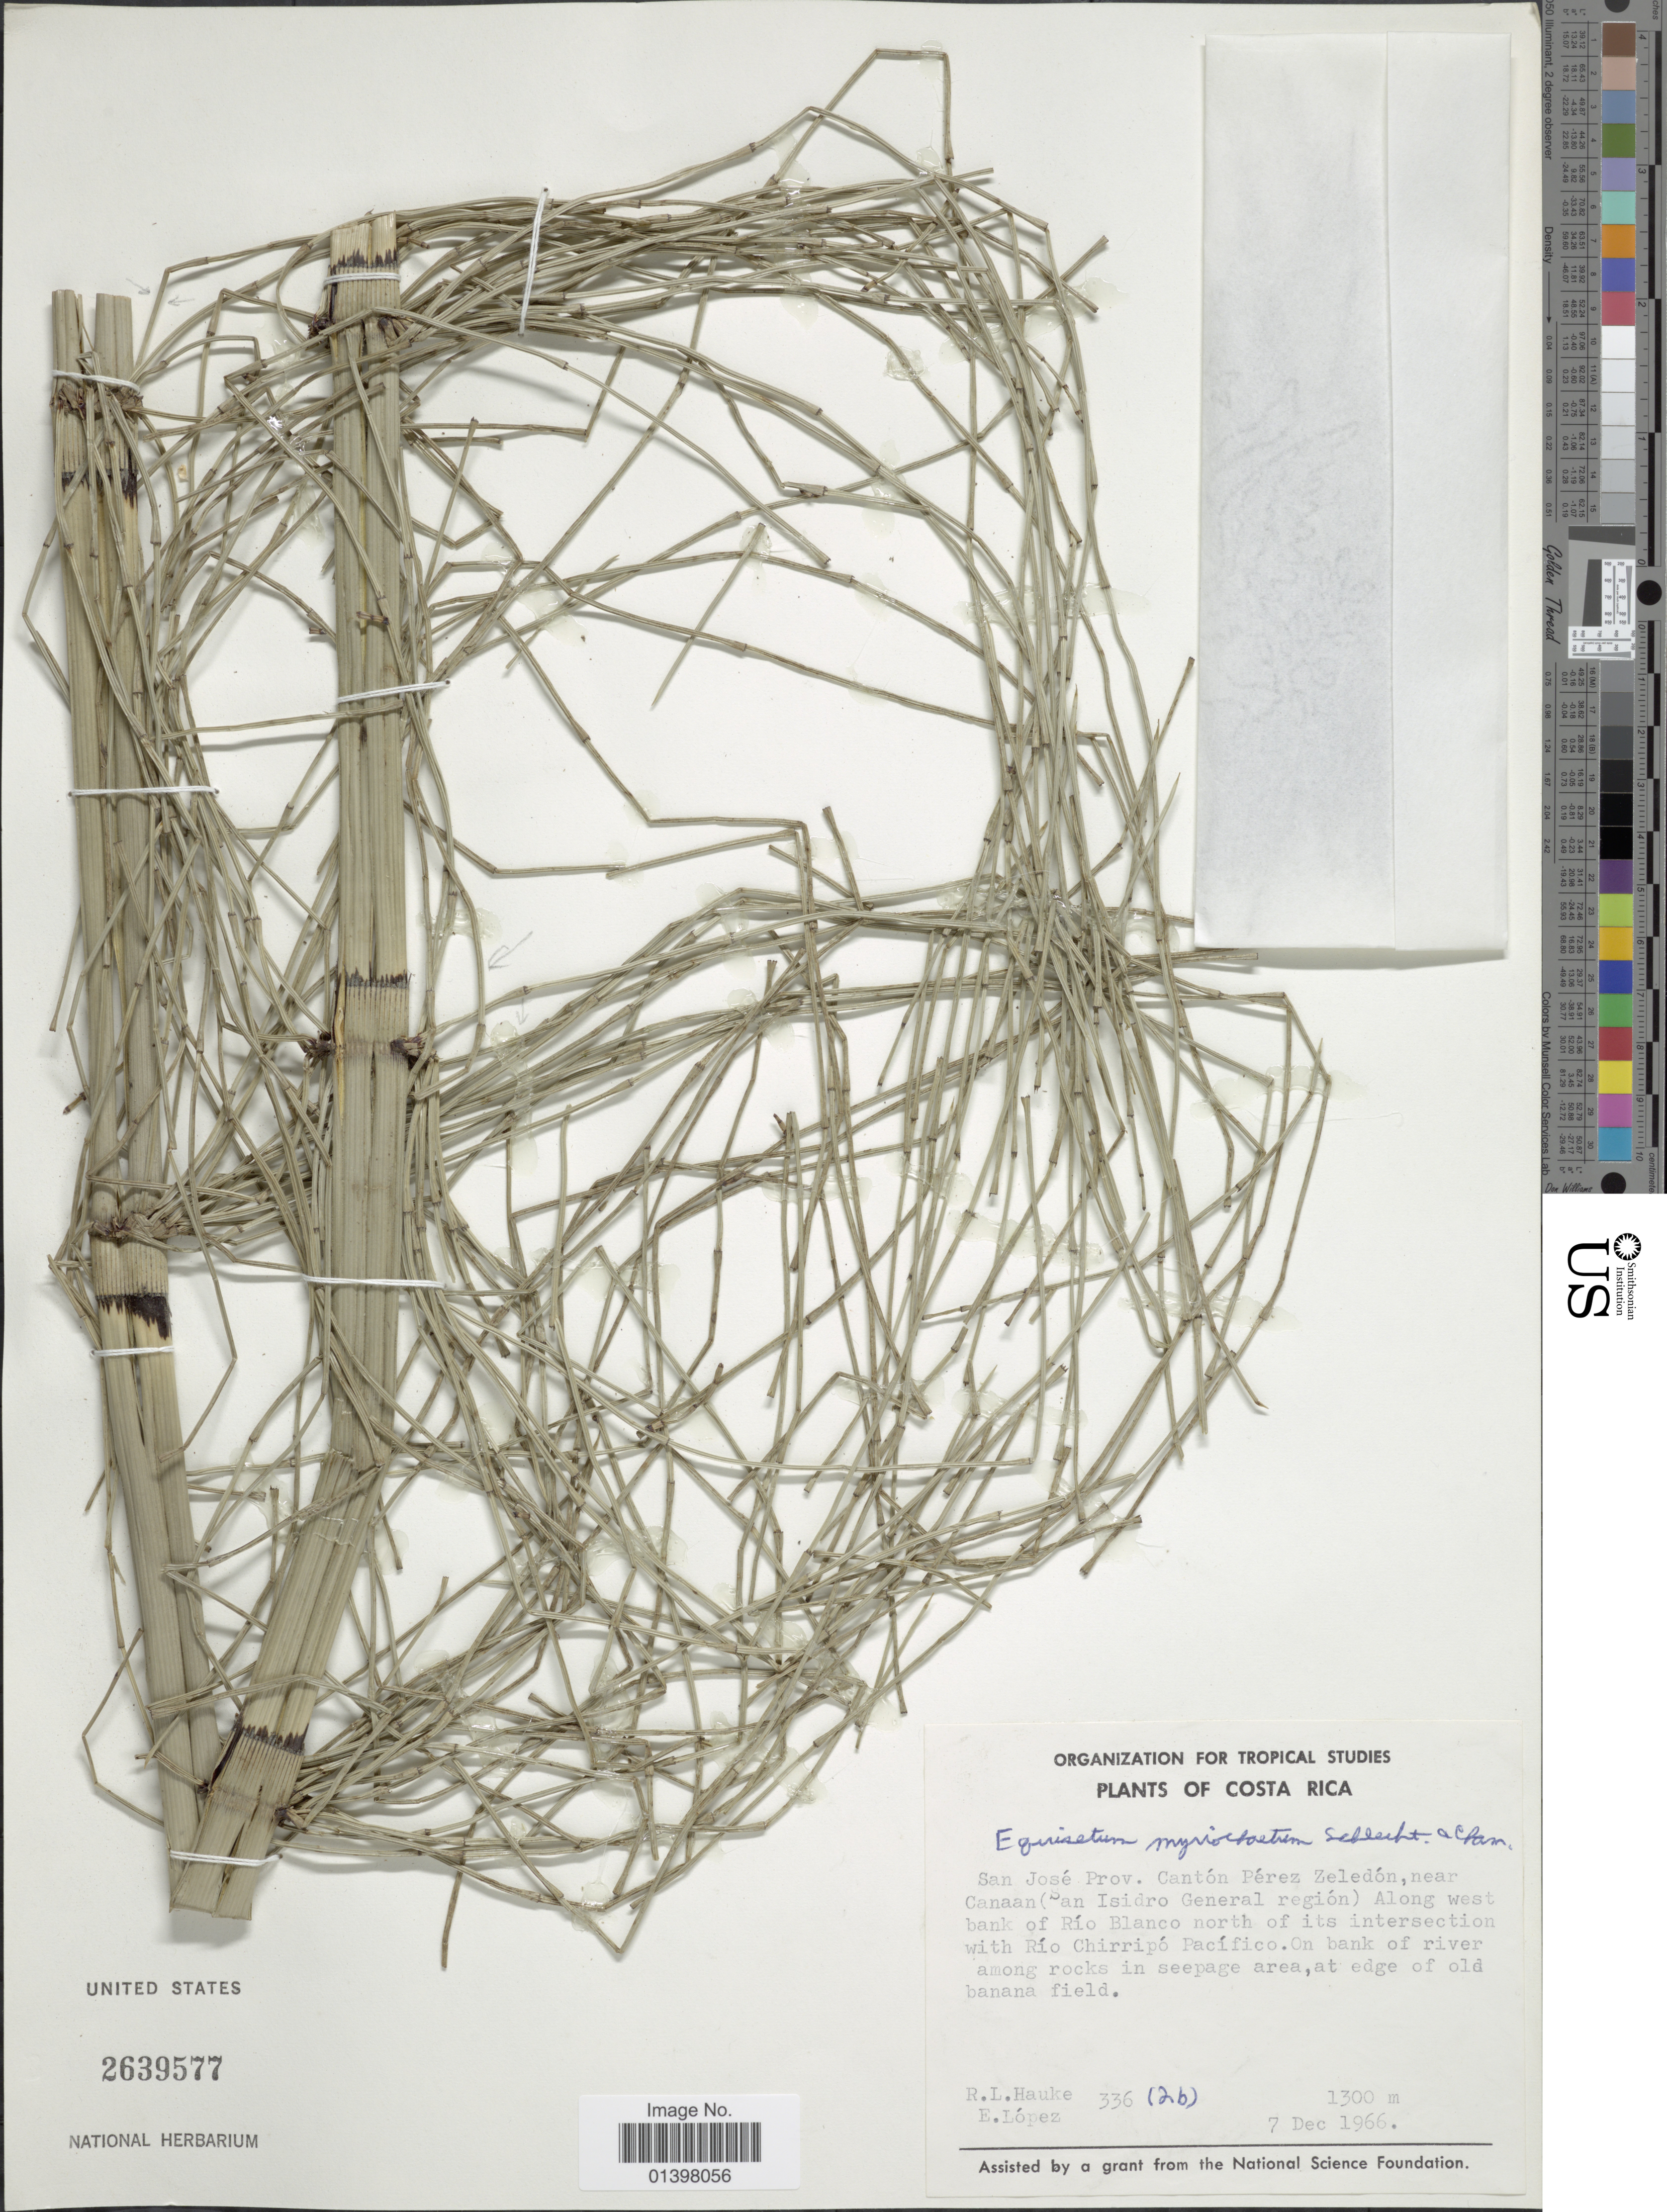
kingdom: Plantae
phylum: Tracheophyta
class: Polypodiopsida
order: Equisetales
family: Equisetaceae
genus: Equisetum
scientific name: Equisetum myriochaetum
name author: Schltdl. & Cham.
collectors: R. Hauke & E. López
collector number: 336 (2b)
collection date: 1966-12-07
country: Costa Rica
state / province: San José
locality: Prov. Cantón Pérez Zeledón, near Canaan (San Isidro general región) Along west bank of Río Blanco north of its intersection with Río Chirripó Pacifico, On bank of river among rocks in seepage area, at edge of old banana field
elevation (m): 1300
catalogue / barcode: US 2639577